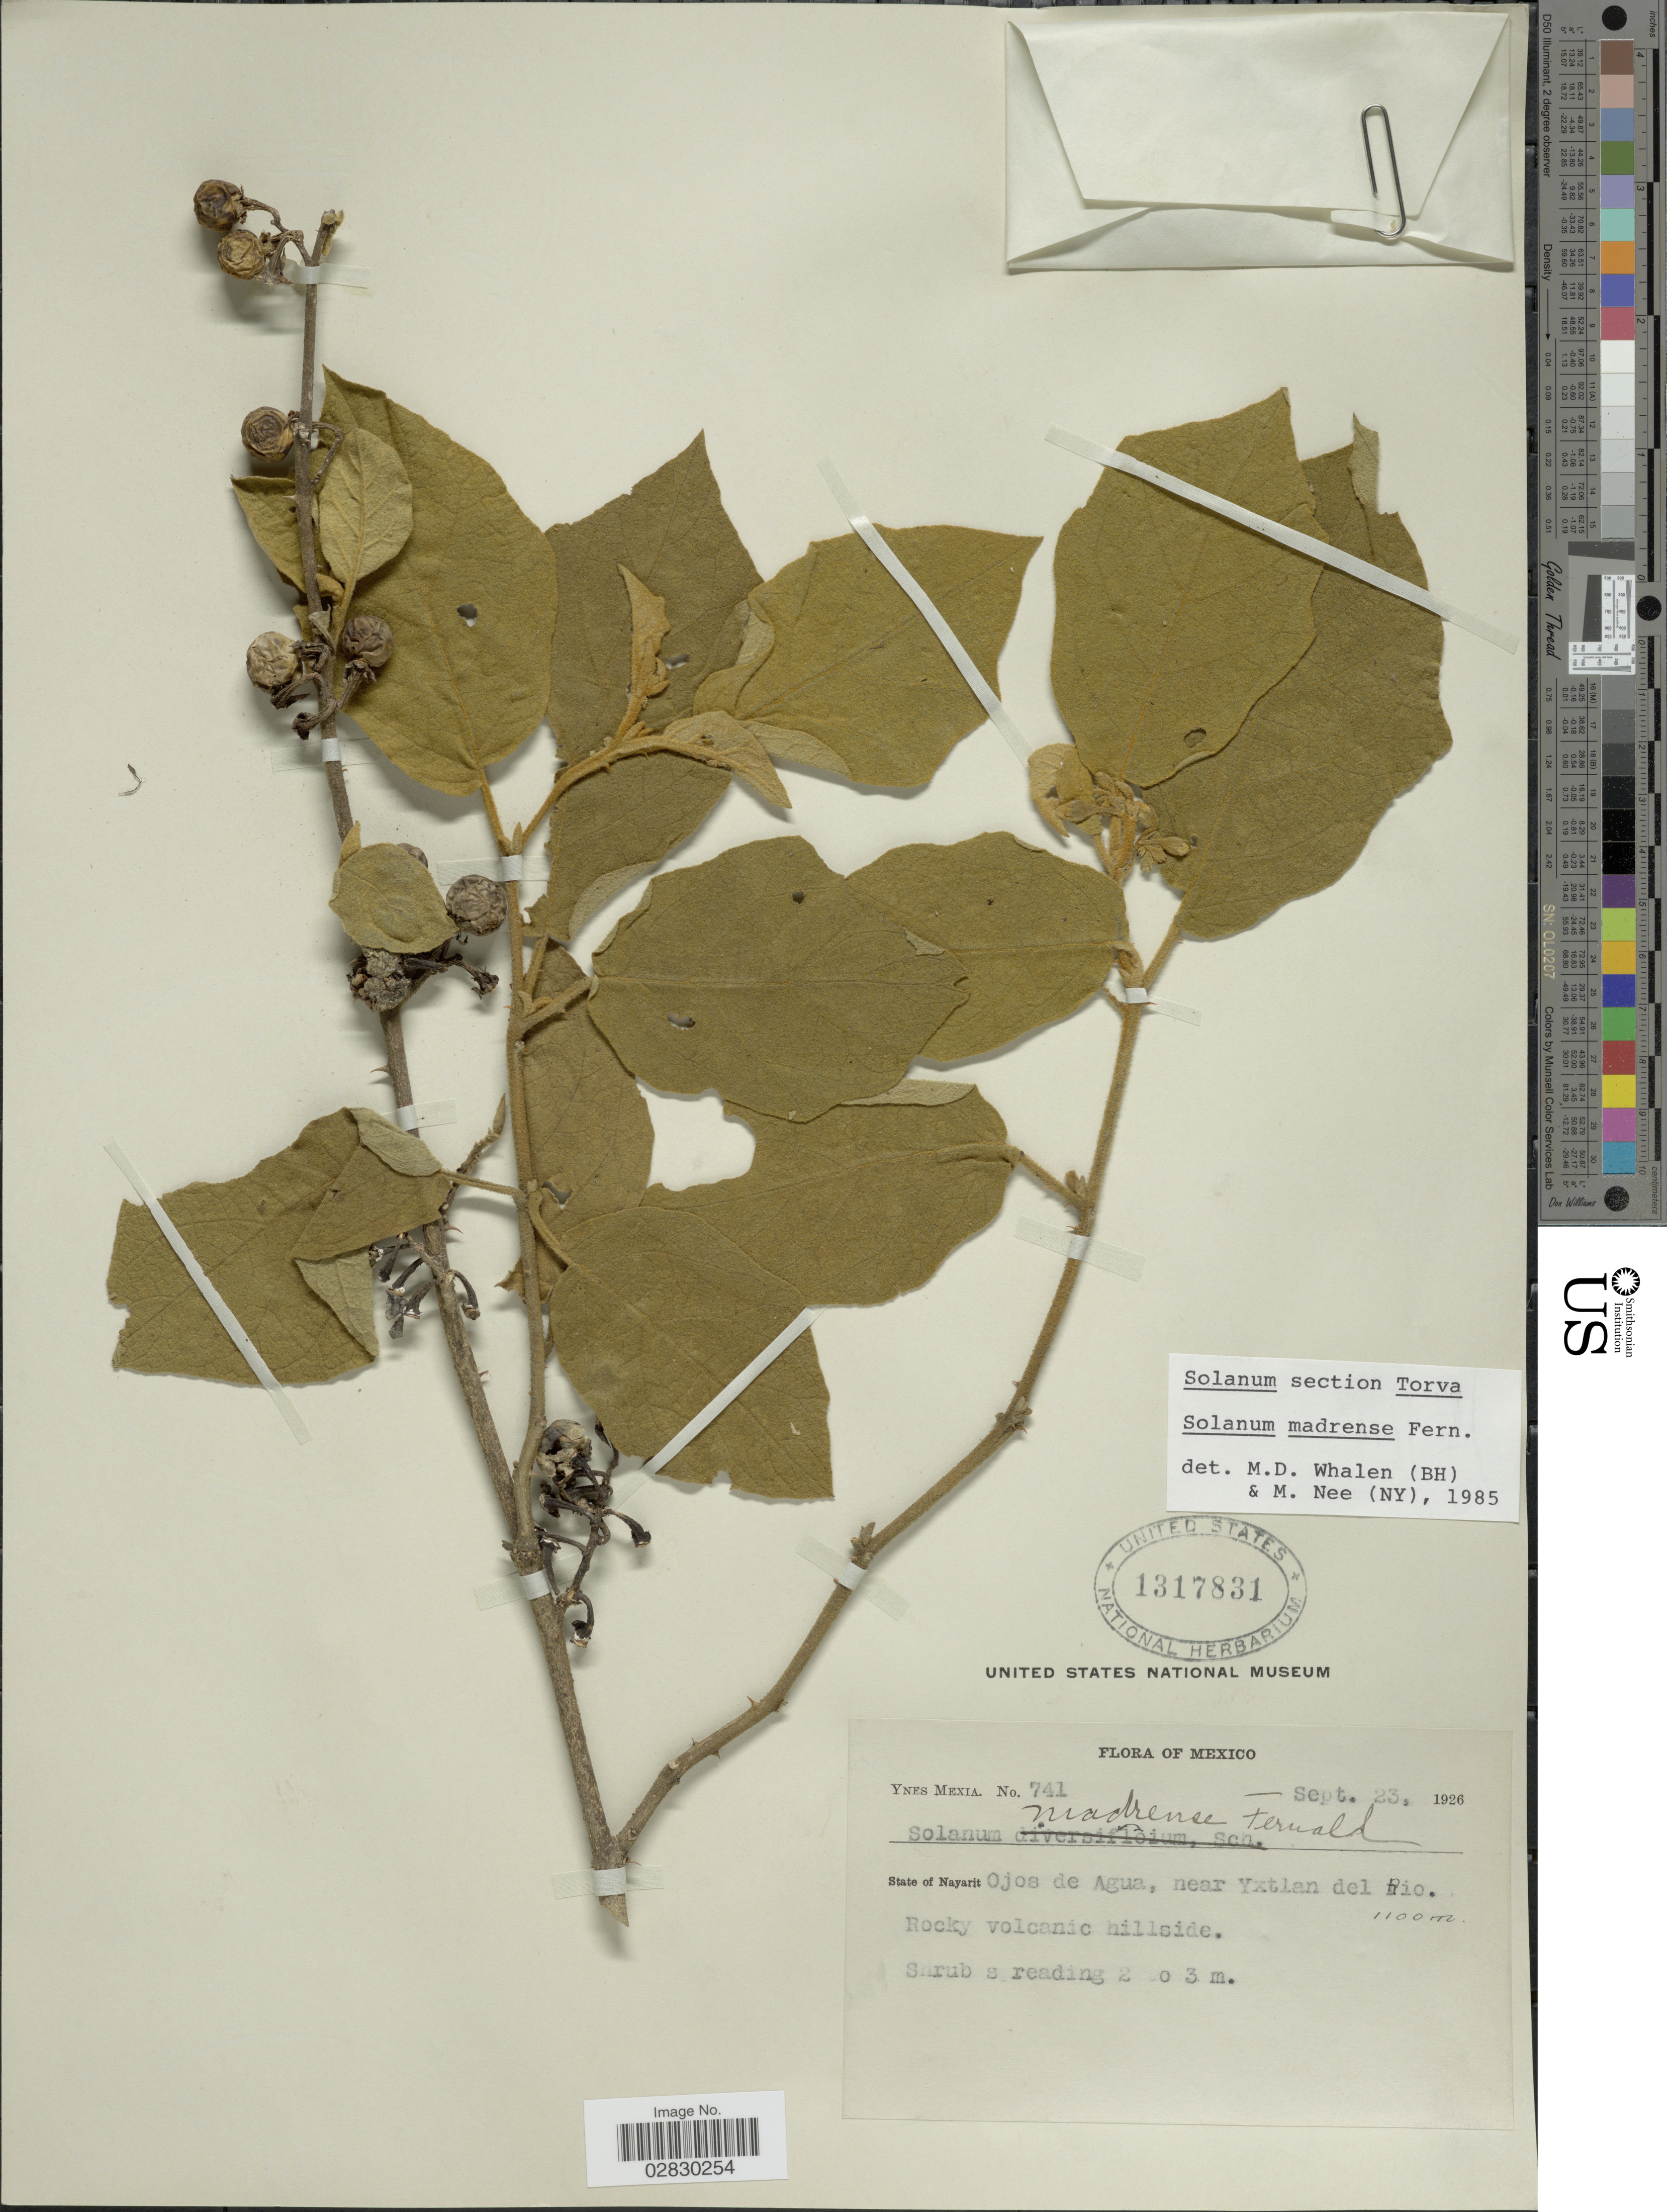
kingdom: Plantae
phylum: Tracheophyta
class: Magnoliopsida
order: Solanales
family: Solanaceae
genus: Solanum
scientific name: Solanum madrense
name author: Fernald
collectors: Y. Mexia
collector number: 741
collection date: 1926-09-23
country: Mexico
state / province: Nayarit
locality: Ojos de Agua, near Yxtlan del Rio.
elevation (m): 1100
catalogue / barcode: US 1317831